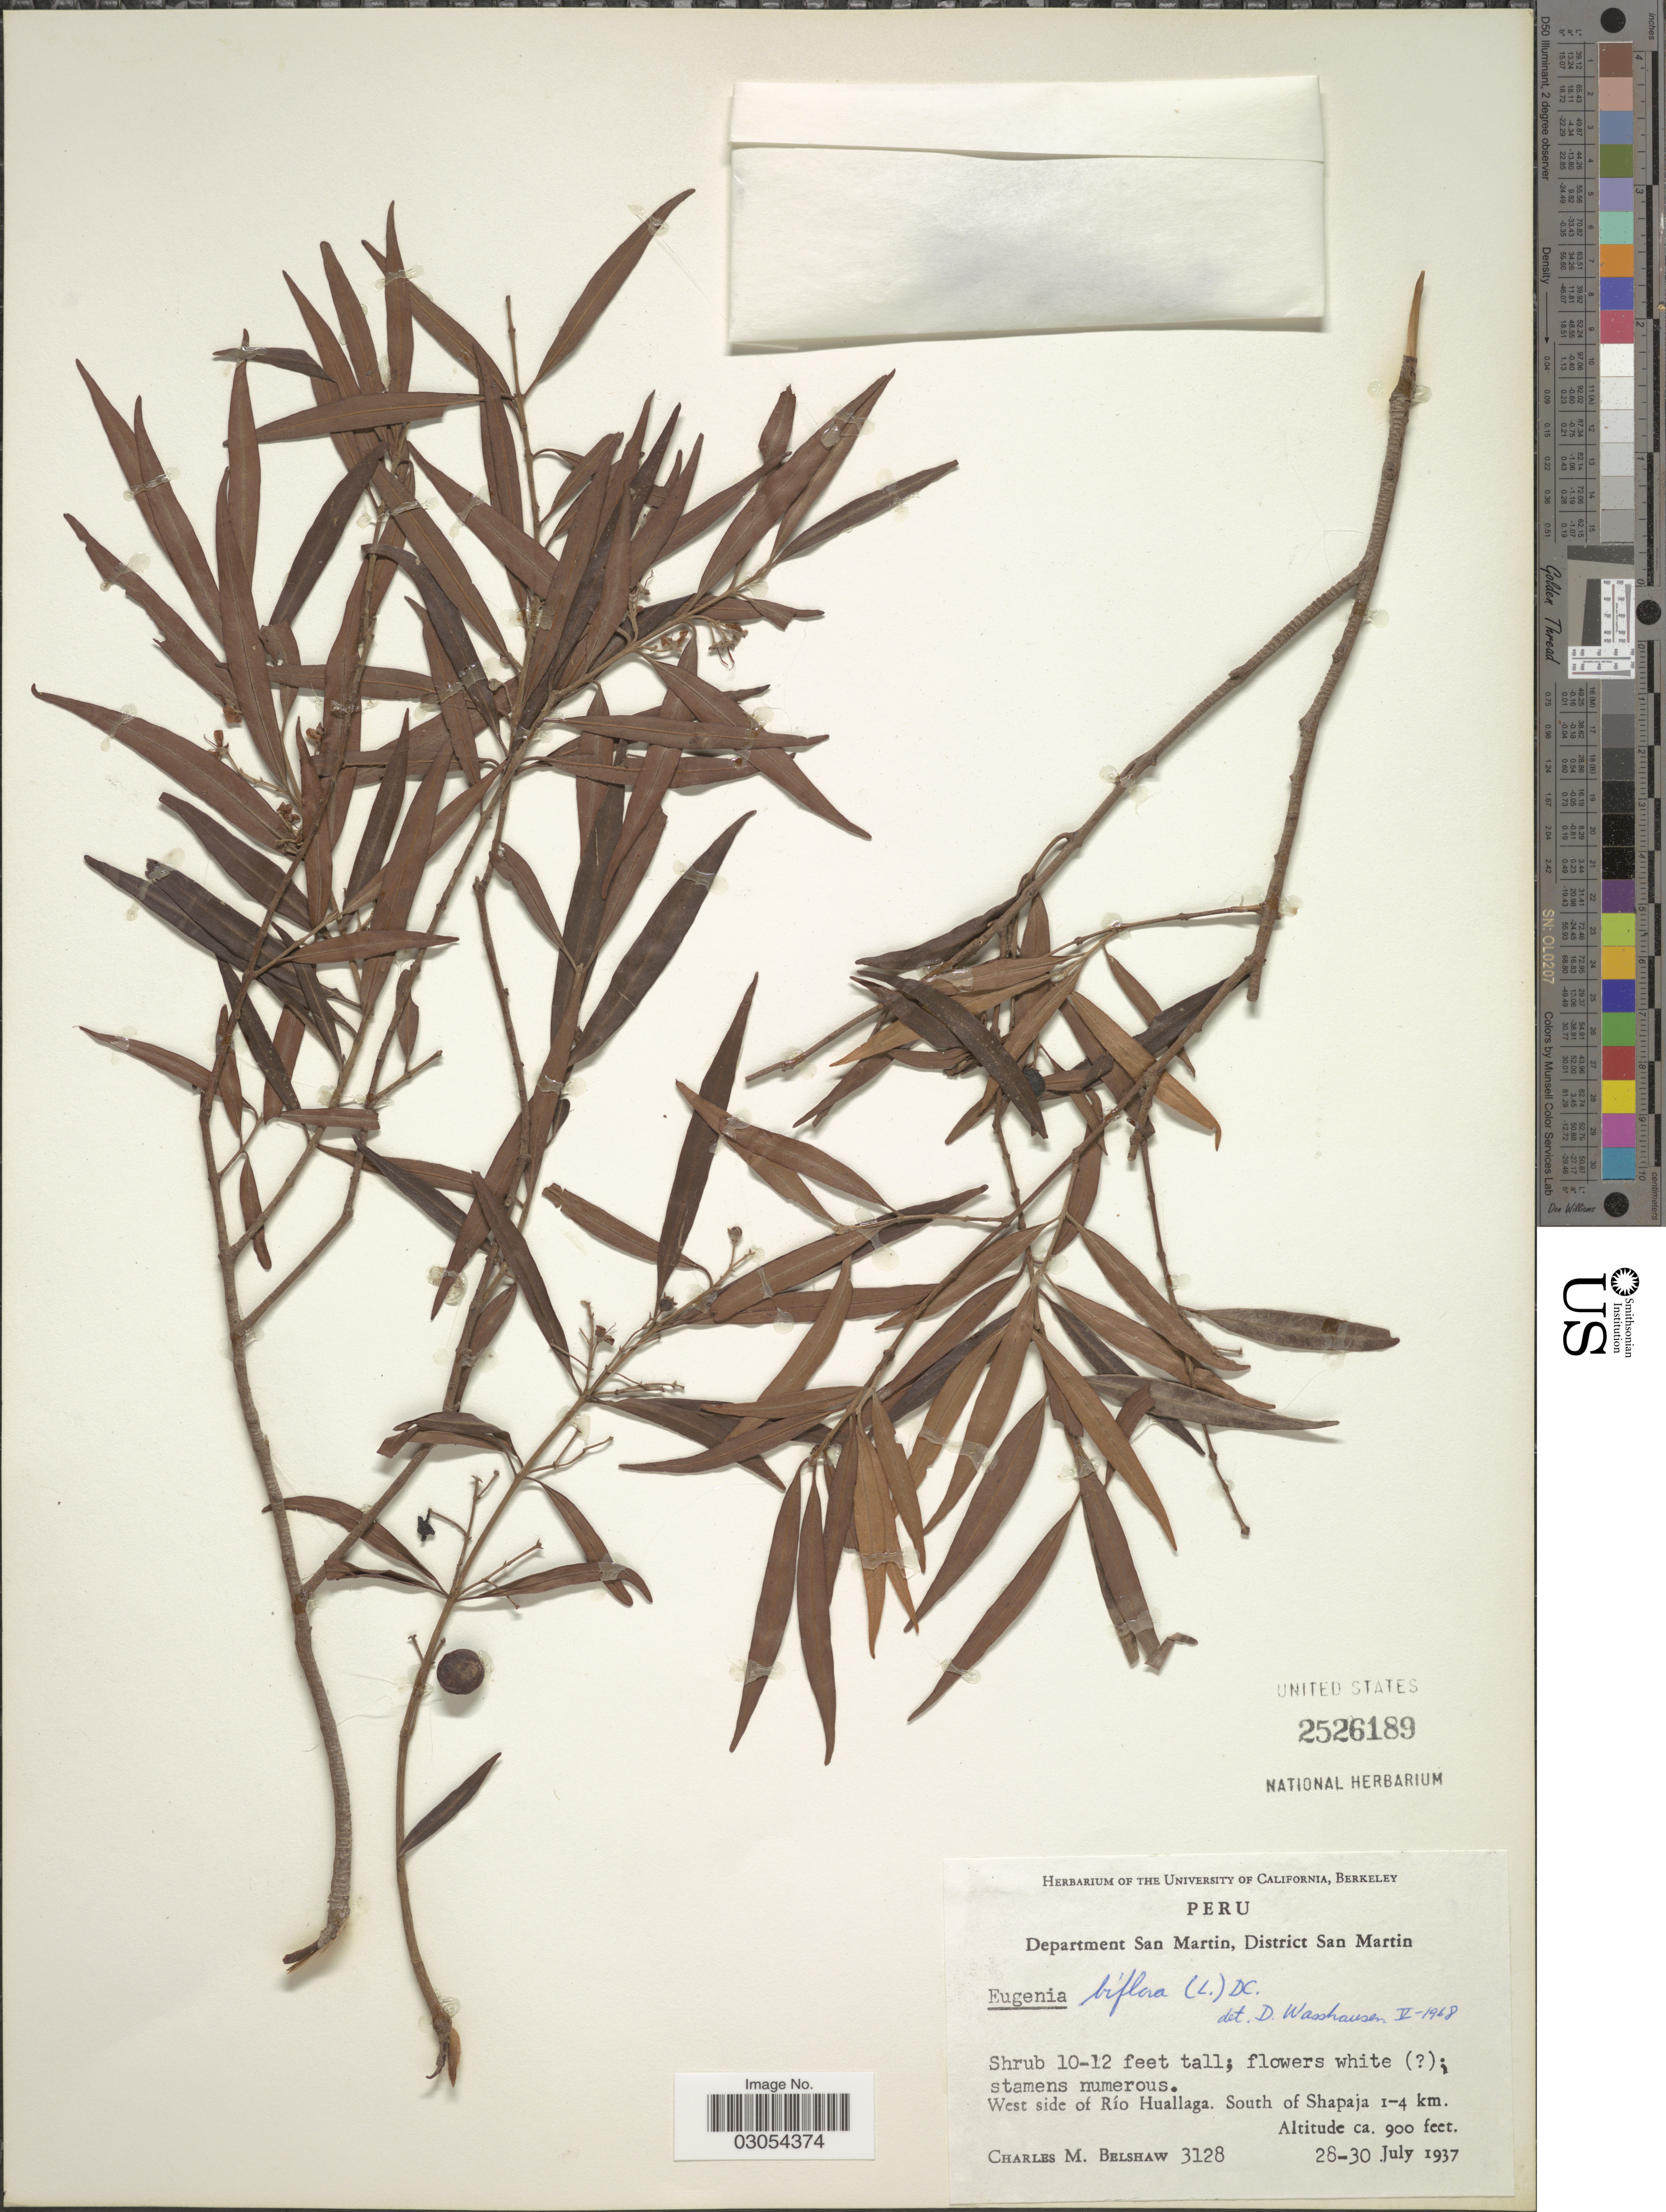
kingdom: Plantae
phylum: Tracheophyta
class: Magnoliopsida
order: Myrtales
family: Myrtaceae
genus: Eugenia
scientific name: Eugenia biflora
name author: (L.) DC.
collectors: C. Shaw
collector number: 3128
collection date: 1937-07-28/1937-07-30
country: Peru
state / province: San Martín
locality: Department San Martin, District San Martin. West side of Río Huallaga. South of Shapaja 1-4 km.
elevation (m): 274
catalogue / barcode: US 2526189